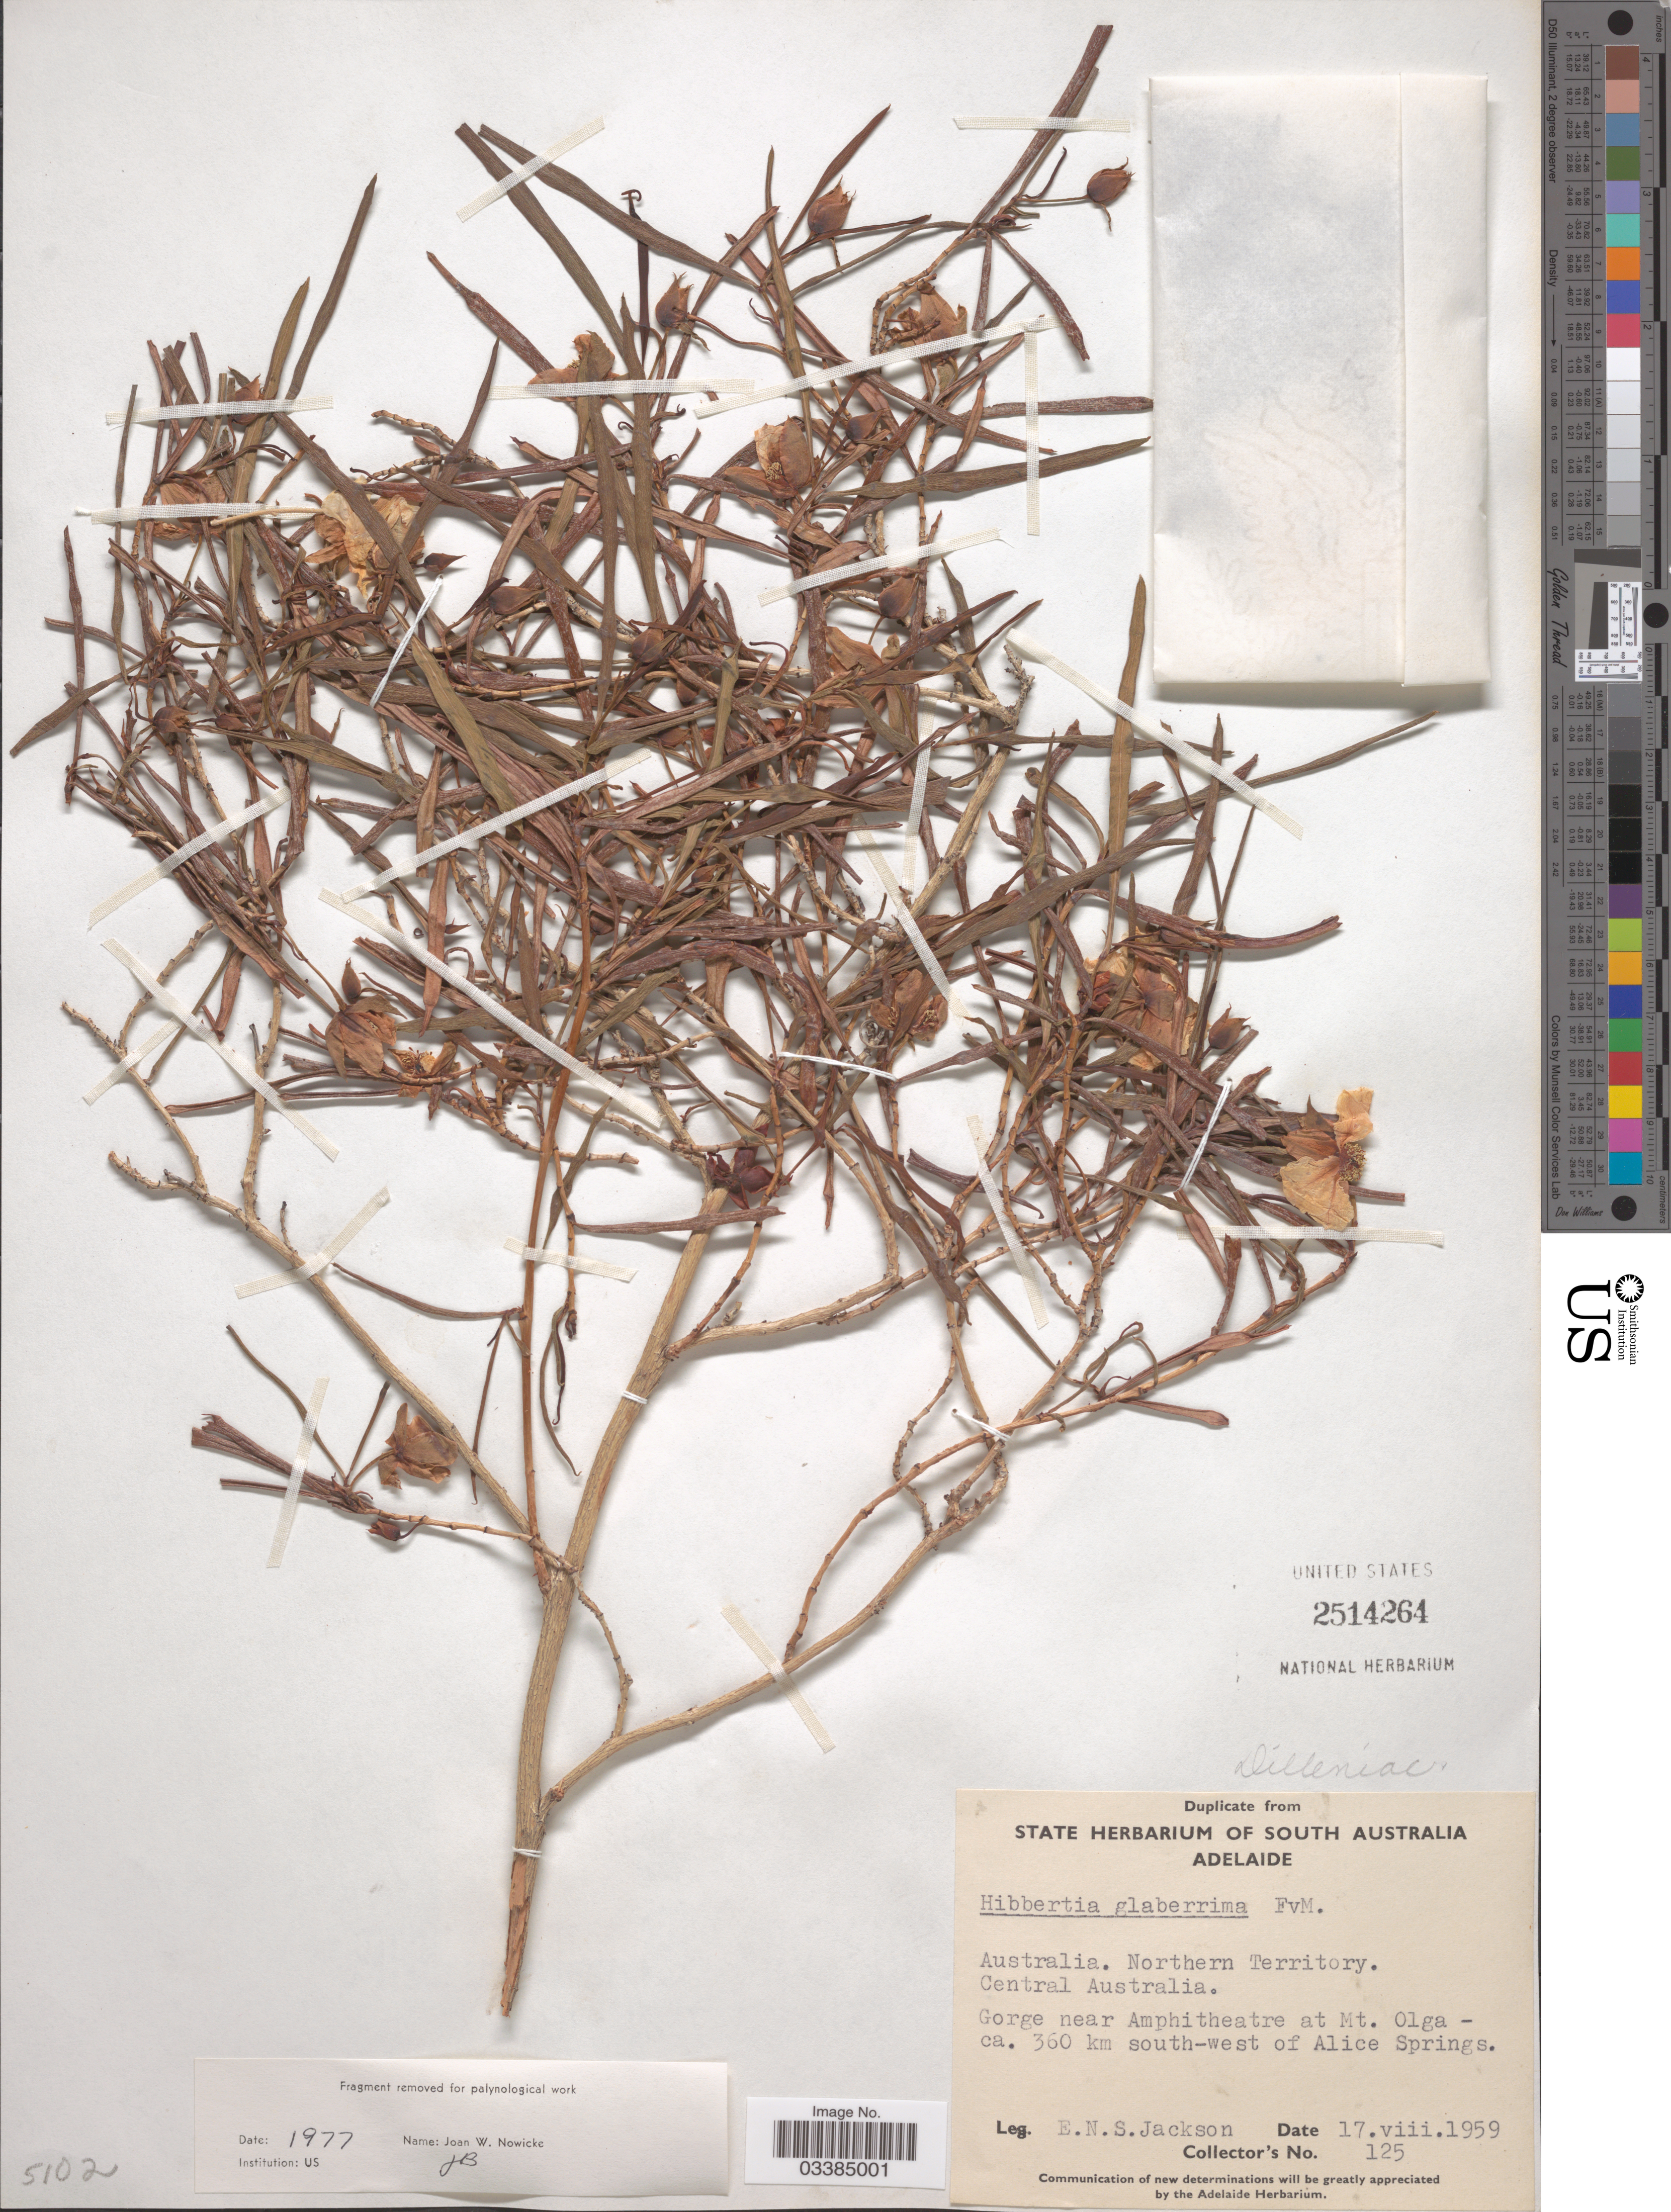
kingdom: Plantae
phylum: Tracheophyta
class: Magnoliopsida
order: Dilleniales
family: Dilleniaceae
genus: Hibbertia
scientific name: Hibbertia glaberrima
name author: Gilg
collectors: E. Jackson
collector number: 125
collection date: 1959-08-17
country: Australia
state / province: Northern Territory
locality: Central Australia. Gorge near Amphitheatre at Mt. Olga - ca. 360 km south-west of Alice Springs.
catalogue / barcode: US 2514264